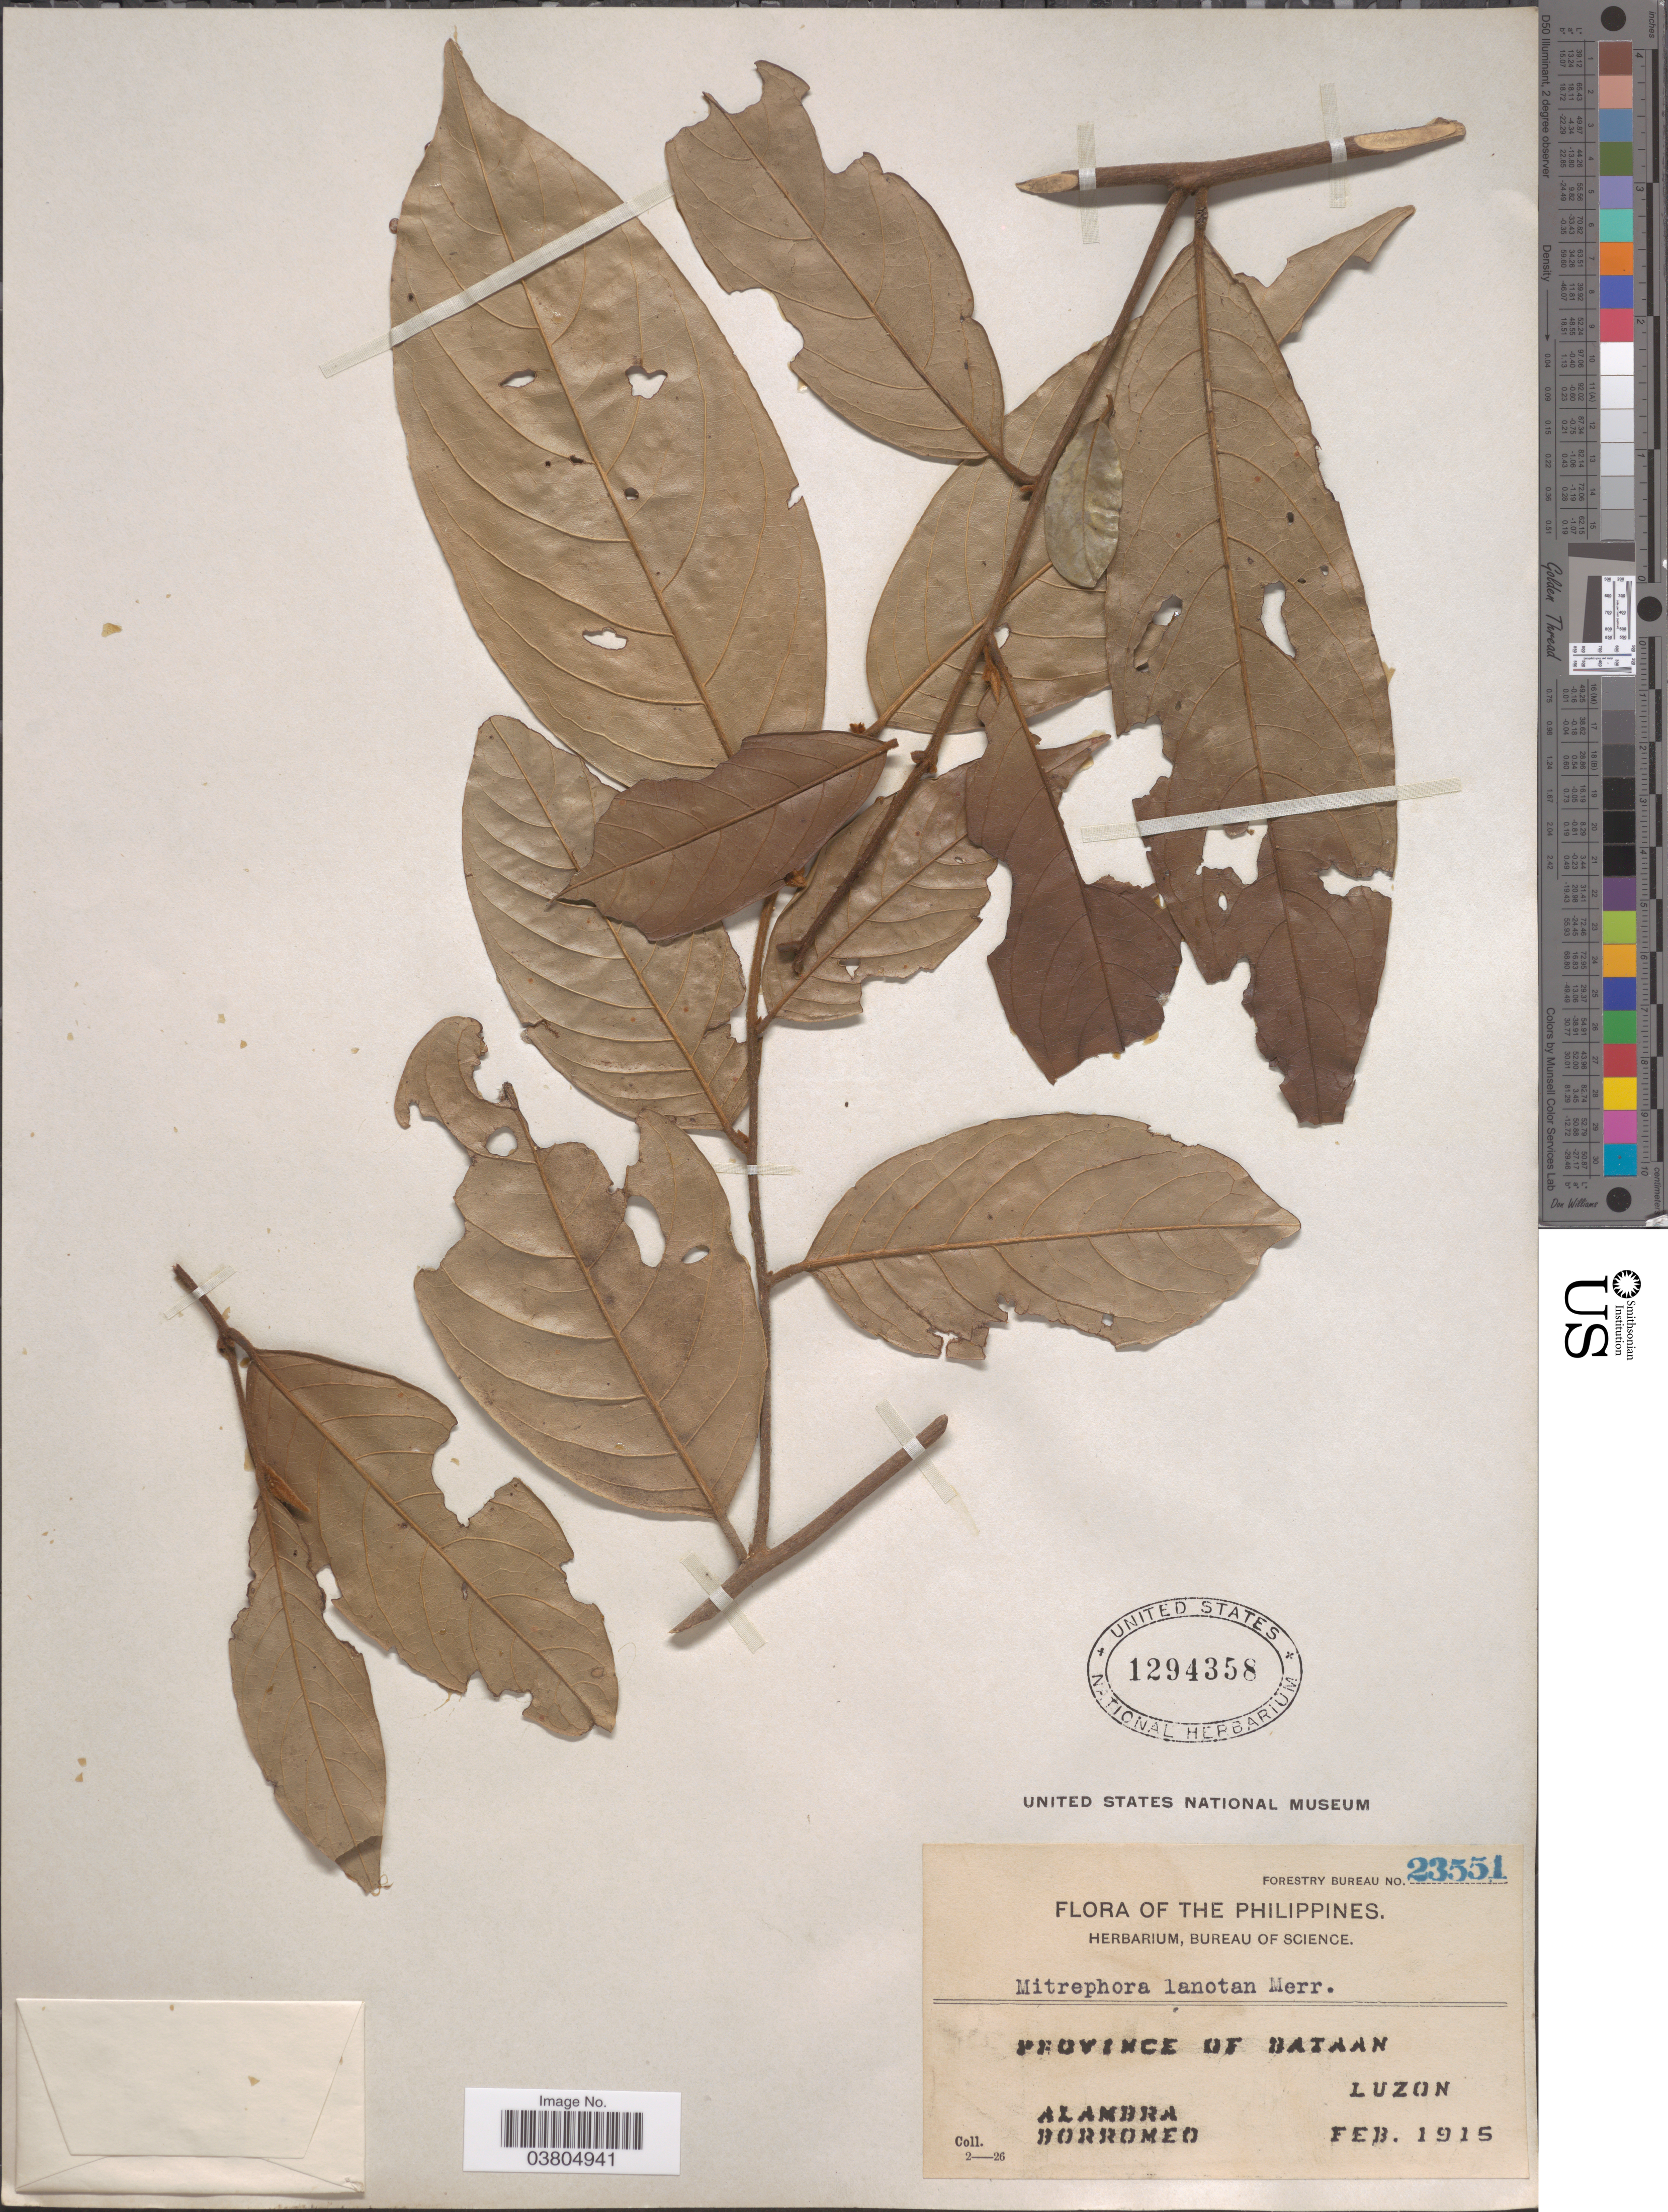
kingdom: Plantae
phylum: Tracheophyta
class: Magnoliopsida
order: Magnoliales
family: Annonaceae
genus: Mitrephora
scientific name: Mitrephora lanotan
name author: (Blanco) Merr.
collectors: -. Alambra & -. Borromeo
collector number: Forestry Bureau 23551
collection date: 1915-02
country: Philippines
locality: Province of Bataan. Luzon.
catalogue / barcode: US 1294358